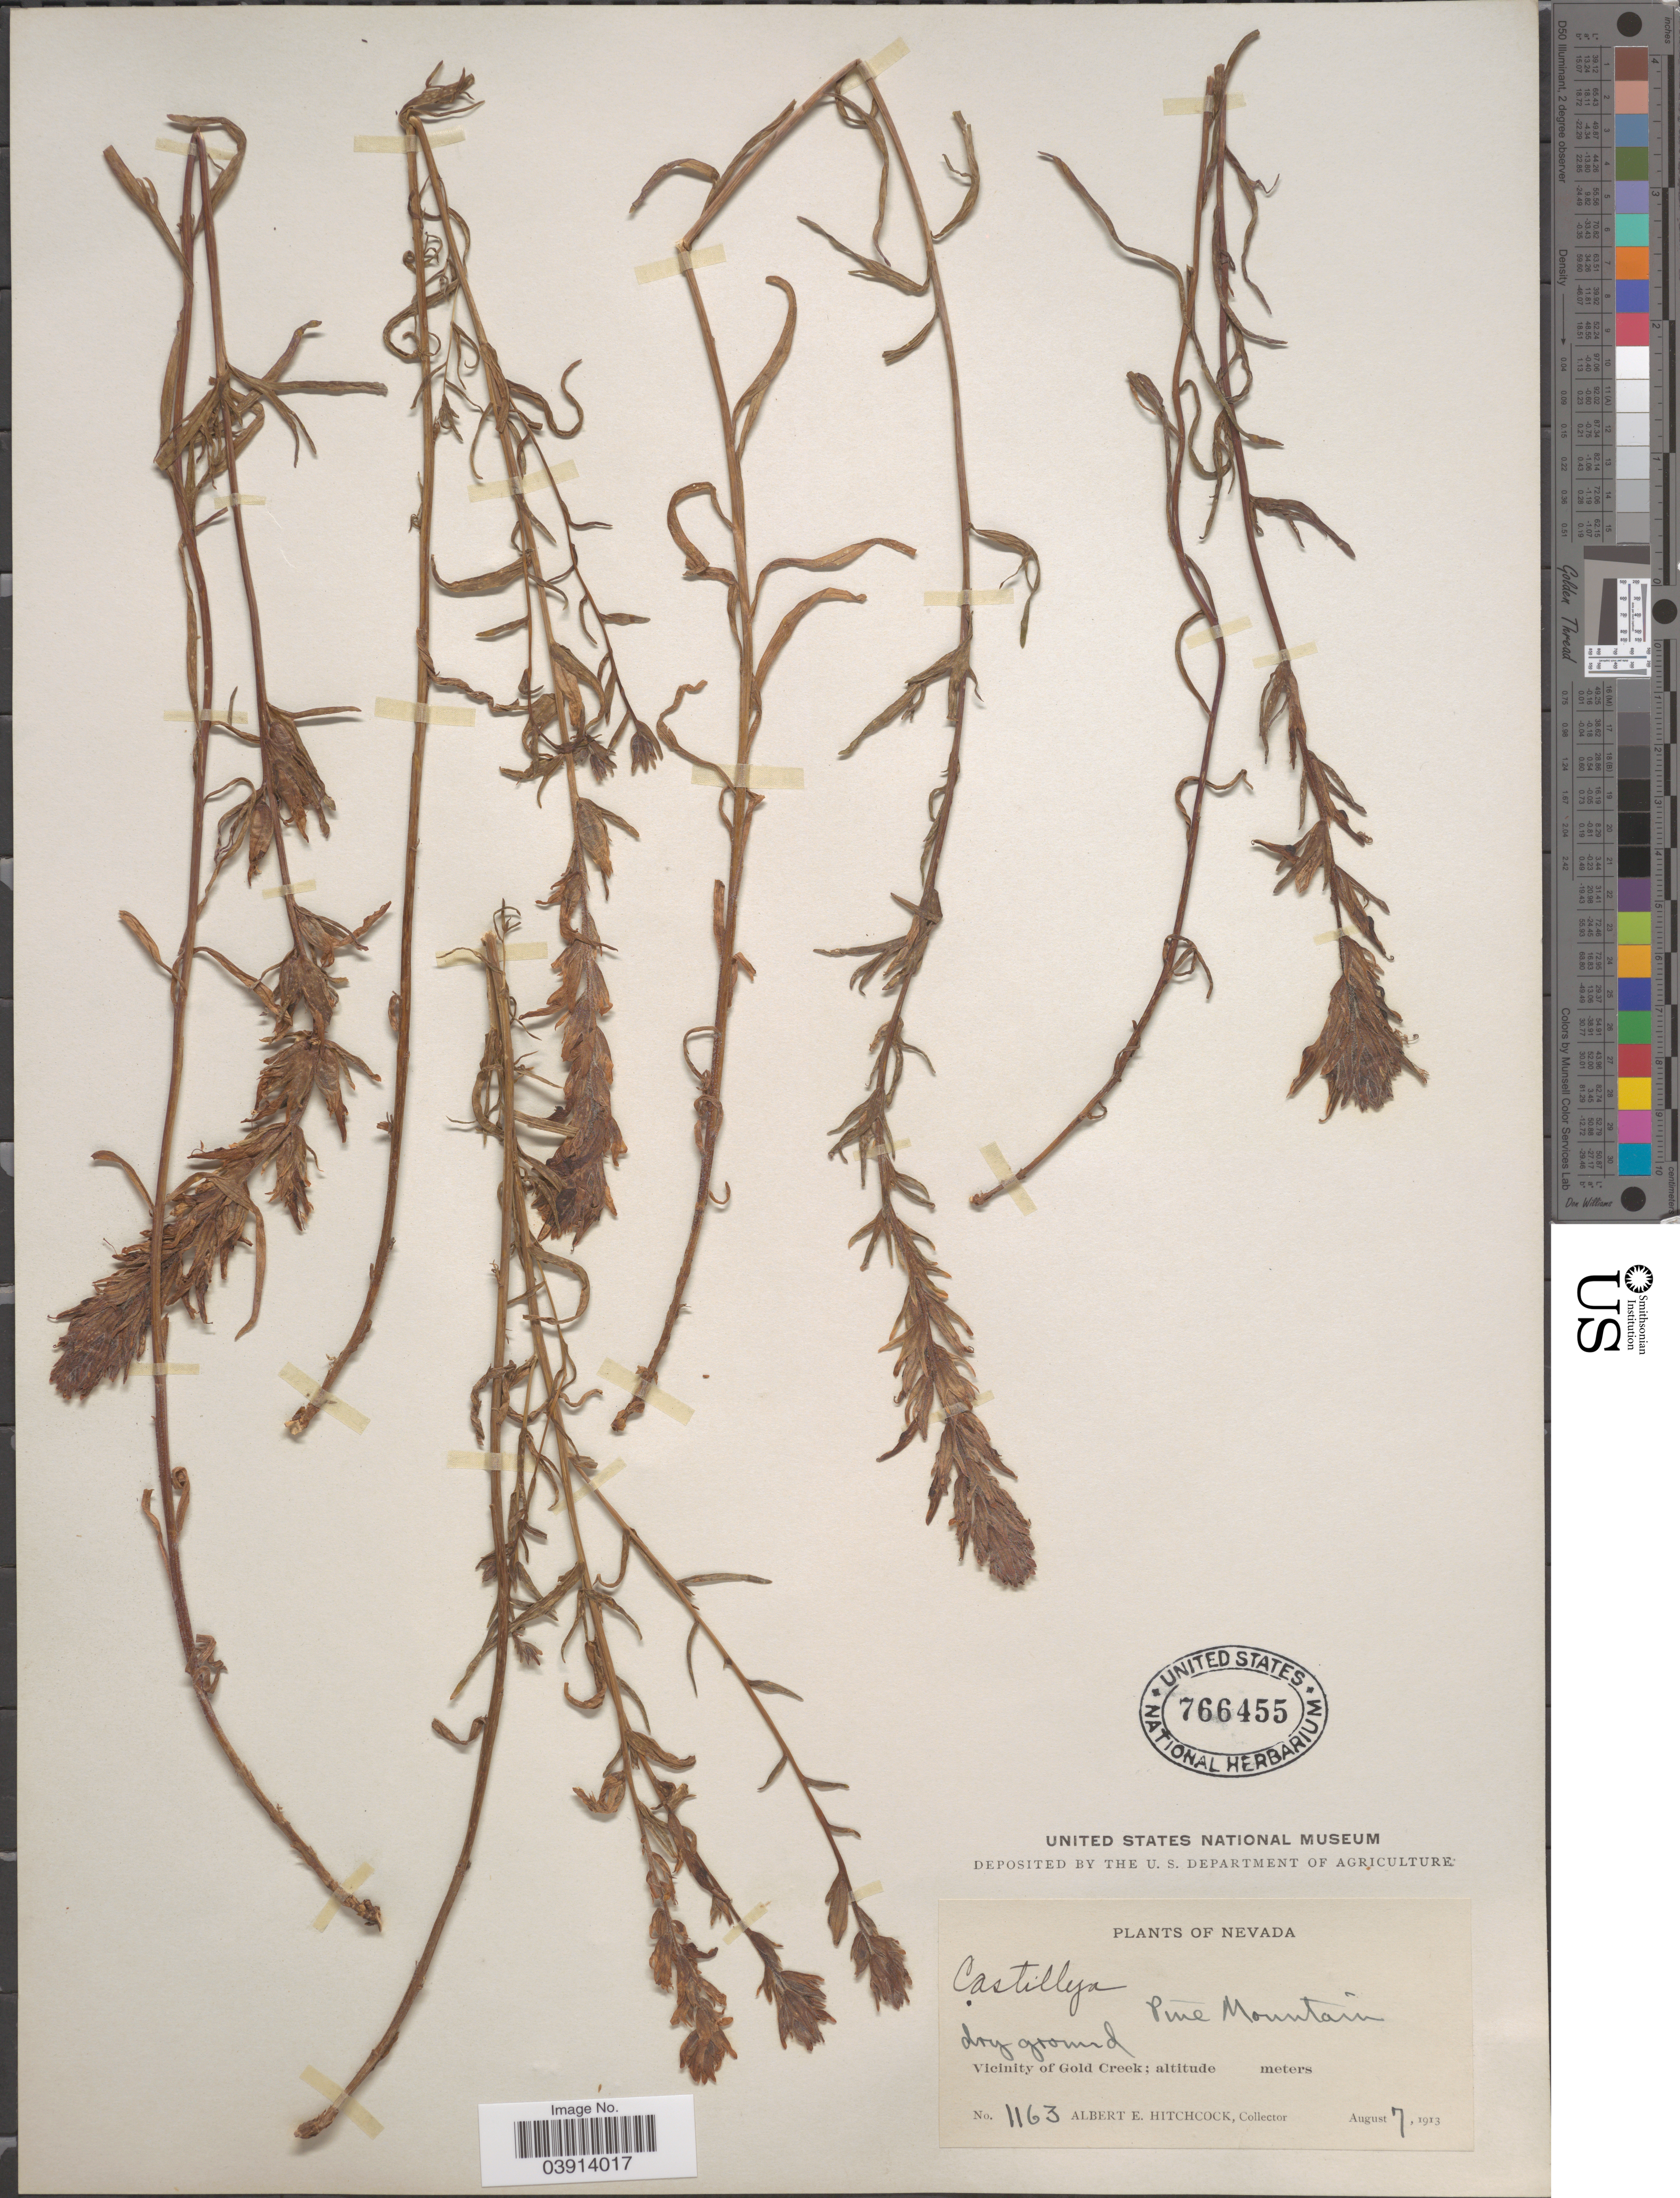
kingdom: Plantae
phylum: Tracheophyta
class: Magnoliopsida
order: Lamiales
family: Orobanchaceae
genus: Castilleja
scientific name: Castilleja rustica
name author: Piper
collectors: A. Hitchcock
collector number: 1163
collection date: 1913-08-07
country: United States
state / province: Nevada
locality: Vicinity of Gold Creek. Pine Mountain.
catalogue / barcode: US 766455